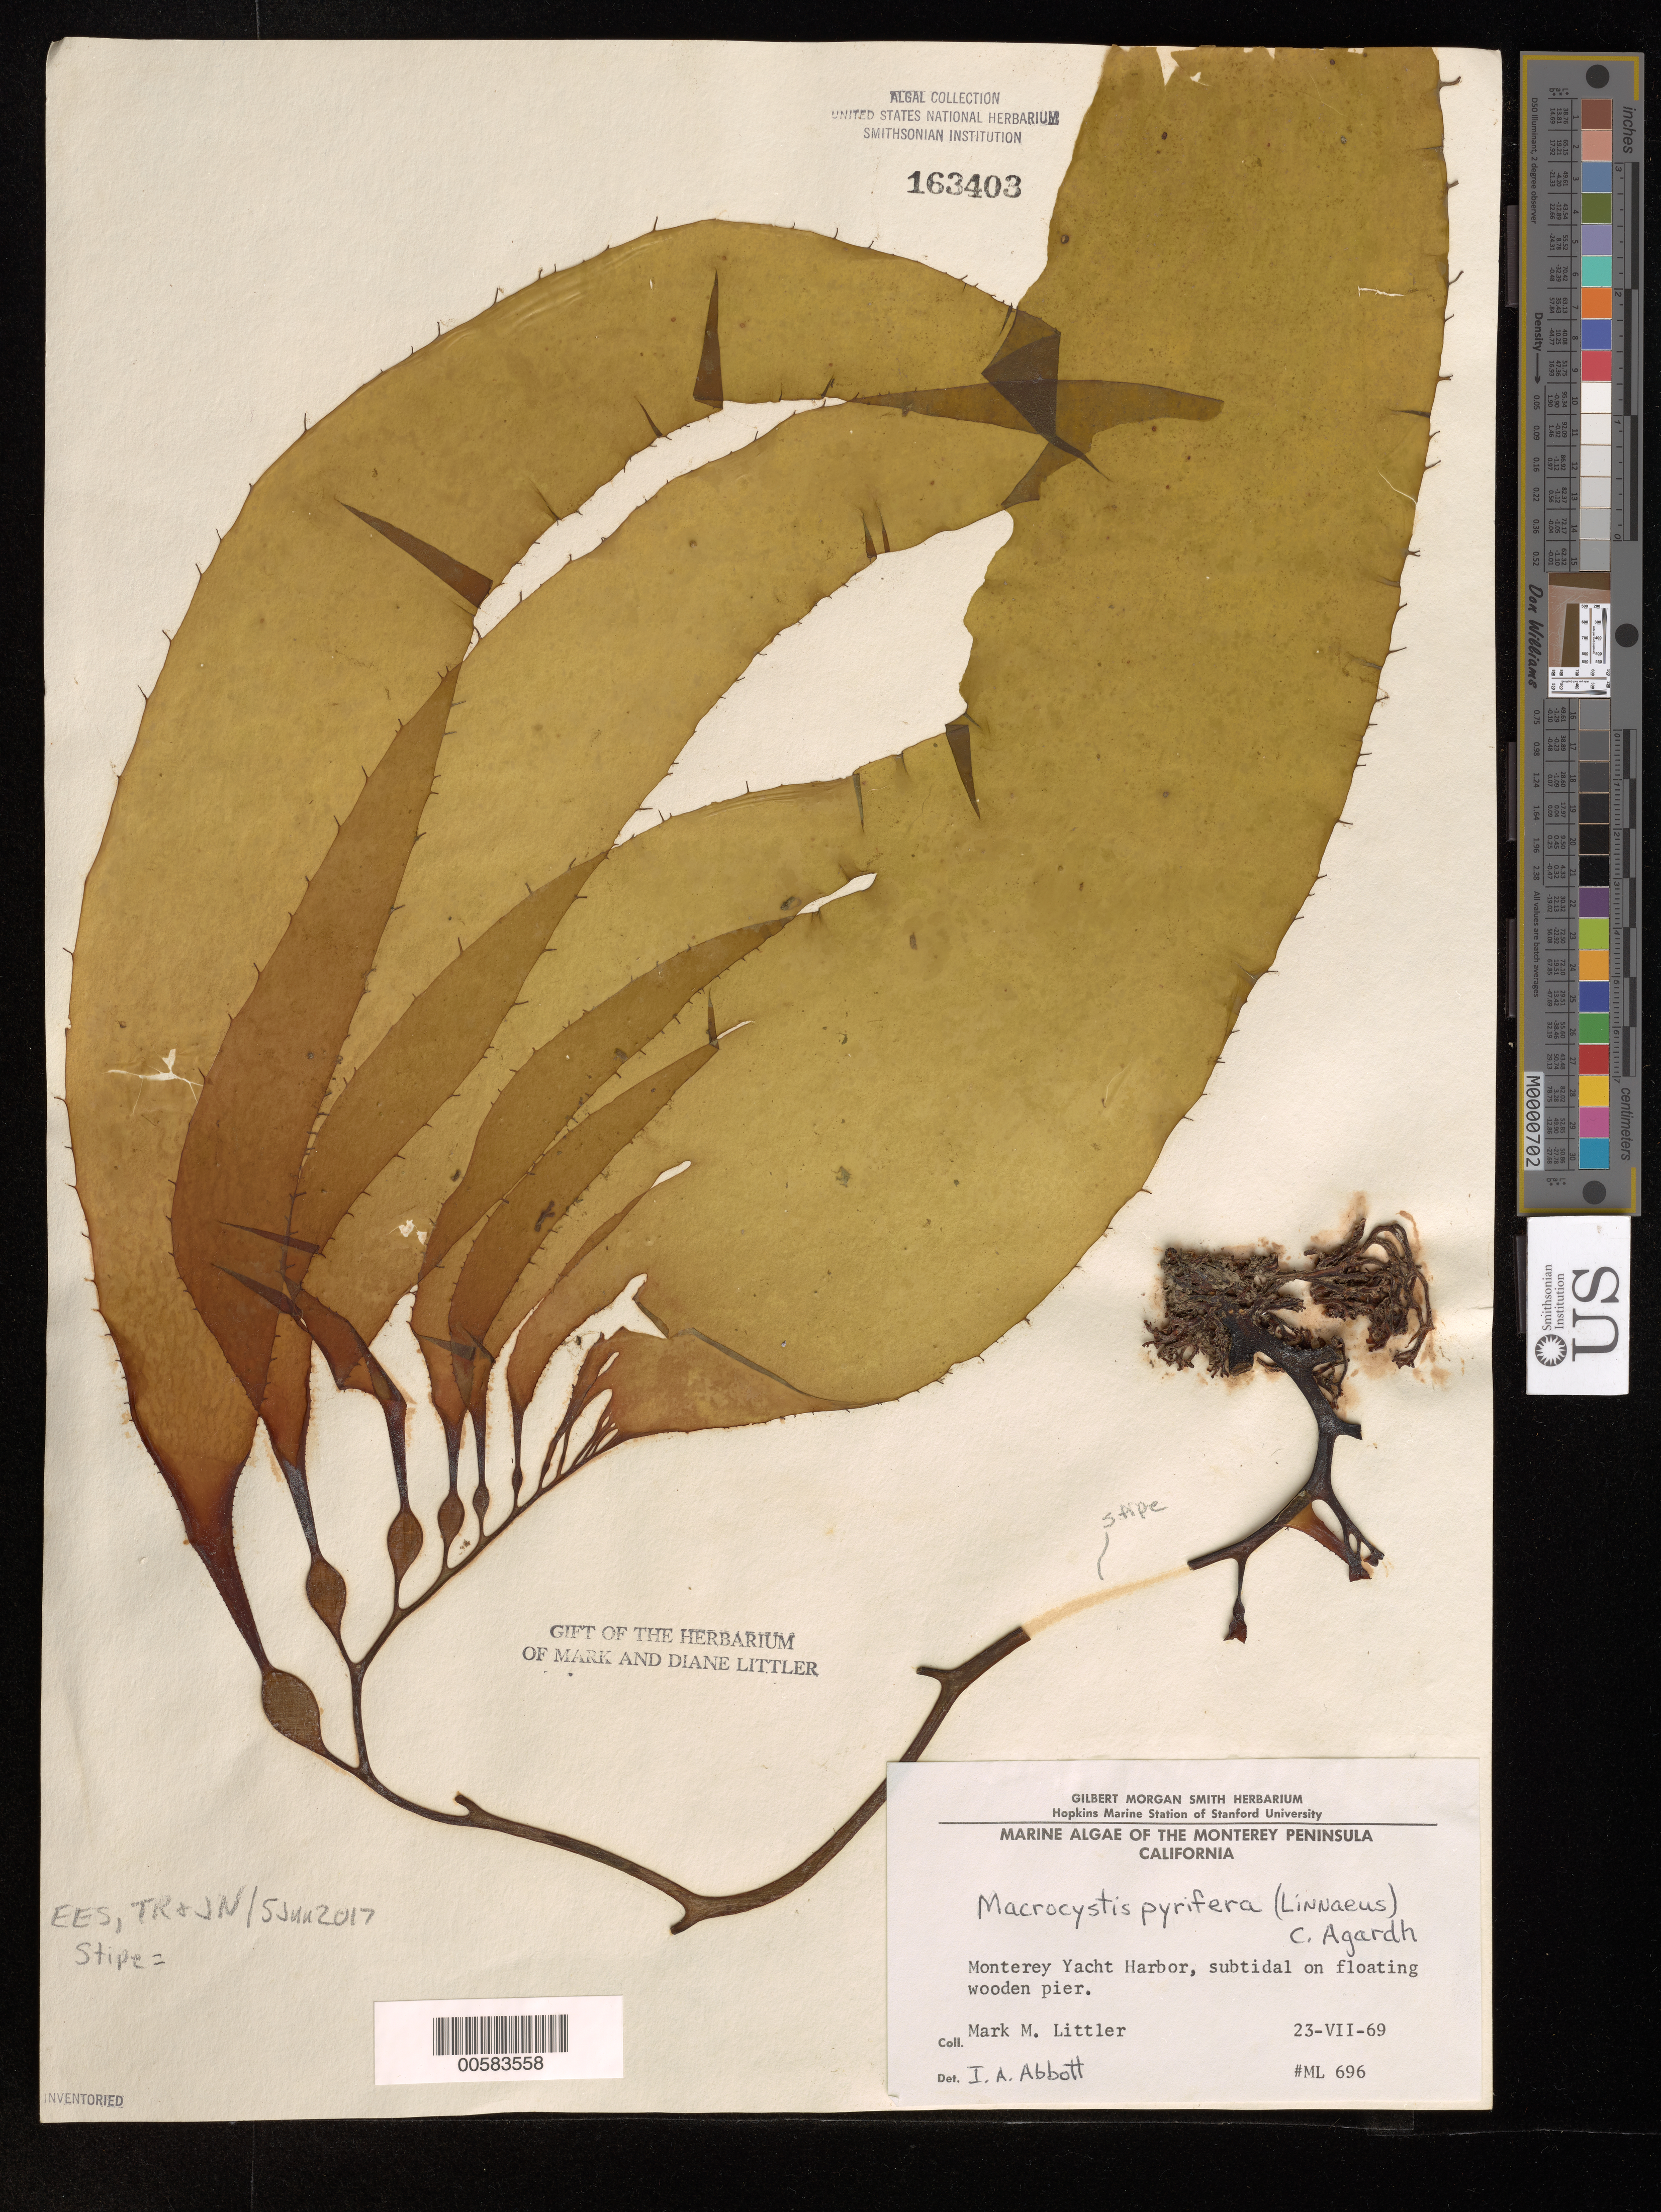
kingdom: Chromista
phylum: Ochrophyta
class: Phaeophyceae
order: Laminariales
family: Laminariaceae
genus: Macrocystis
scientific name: Macrocystis pyrifera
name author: (L.) C. Agardh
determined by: Abbott, Isabella A.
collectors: M. M. Littler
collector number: ML 696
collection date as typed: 23 Jul 1969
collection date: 1969-07-23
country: United States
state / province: California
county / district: Monterey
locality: Monterey Yacht Harbor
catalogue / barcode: US 163403